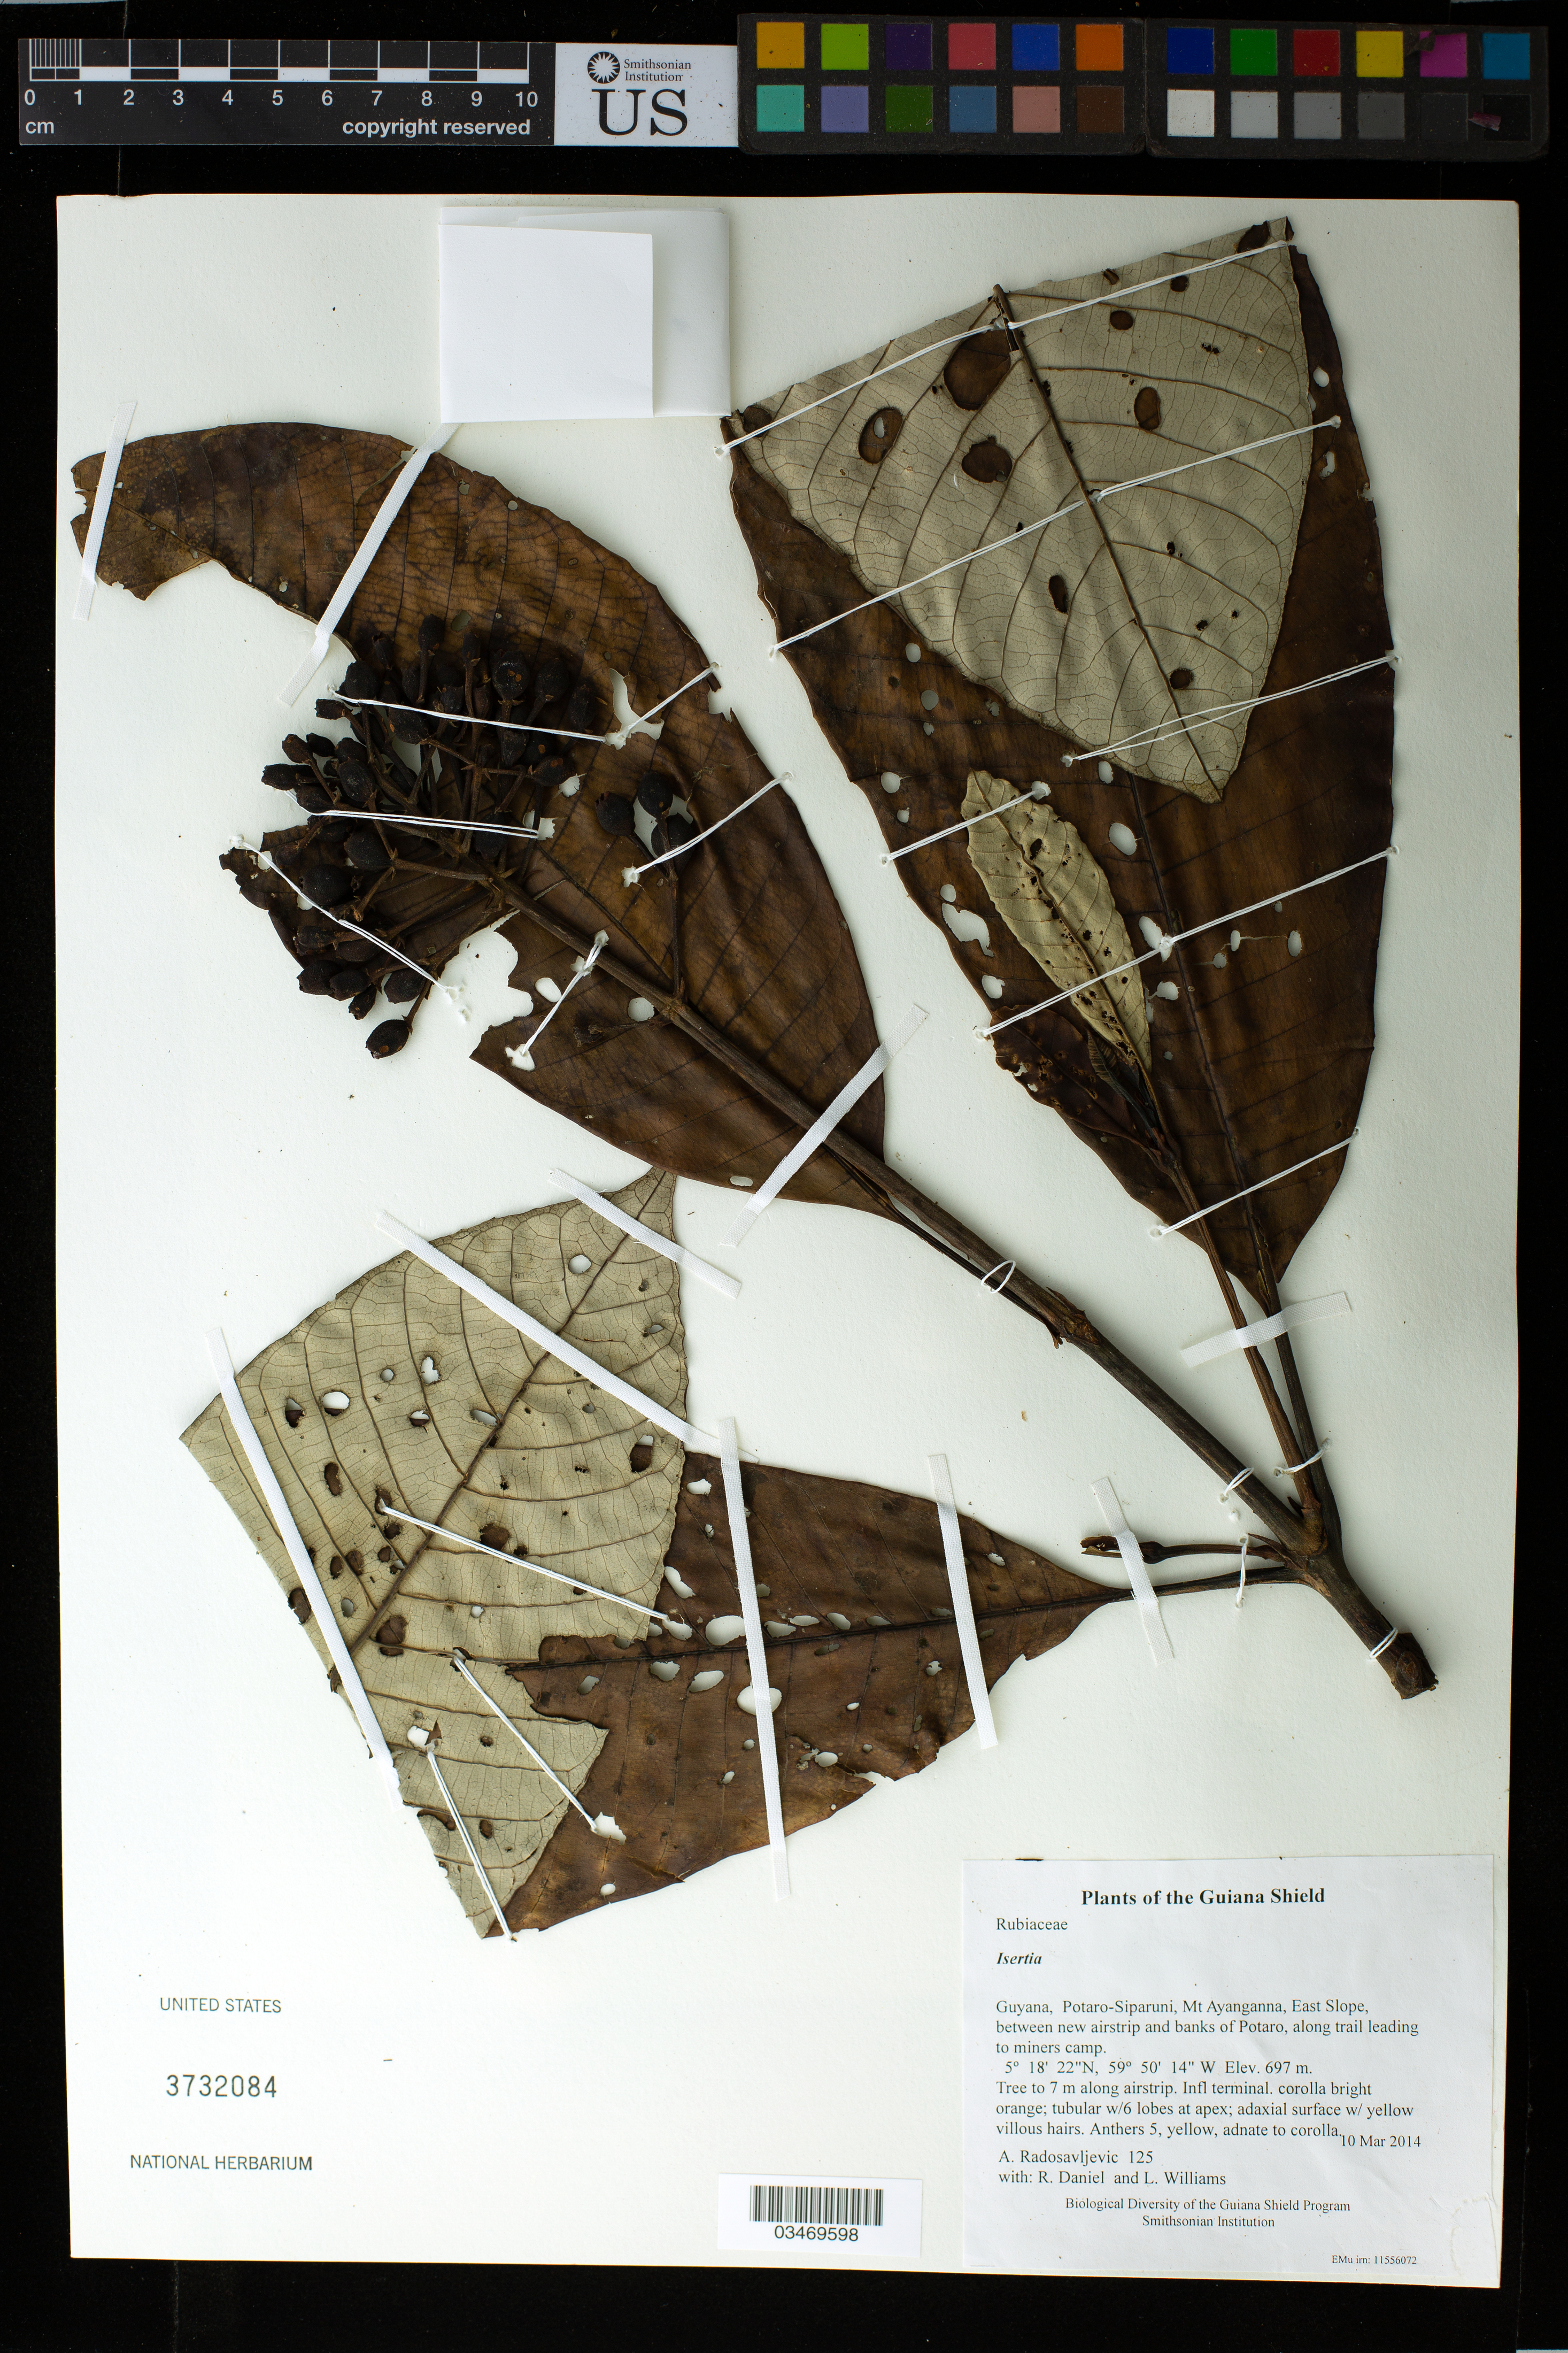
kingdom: Plantae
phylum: Tracheophyta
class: Magnoliopsida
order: Gentianales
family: Rubiaceae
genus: Isertia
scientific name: Isertia sp.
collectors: A. Radosavljevic, R. Daniel & L. Williams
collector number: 125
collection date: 2014-03-10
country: Guyana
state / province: Potaro-Siparuni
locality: Mt Ayanganna, East Slope, between new airstrip and banks of Potaro, along trail leading to miners camp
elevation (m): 697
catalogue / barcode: US 3732084